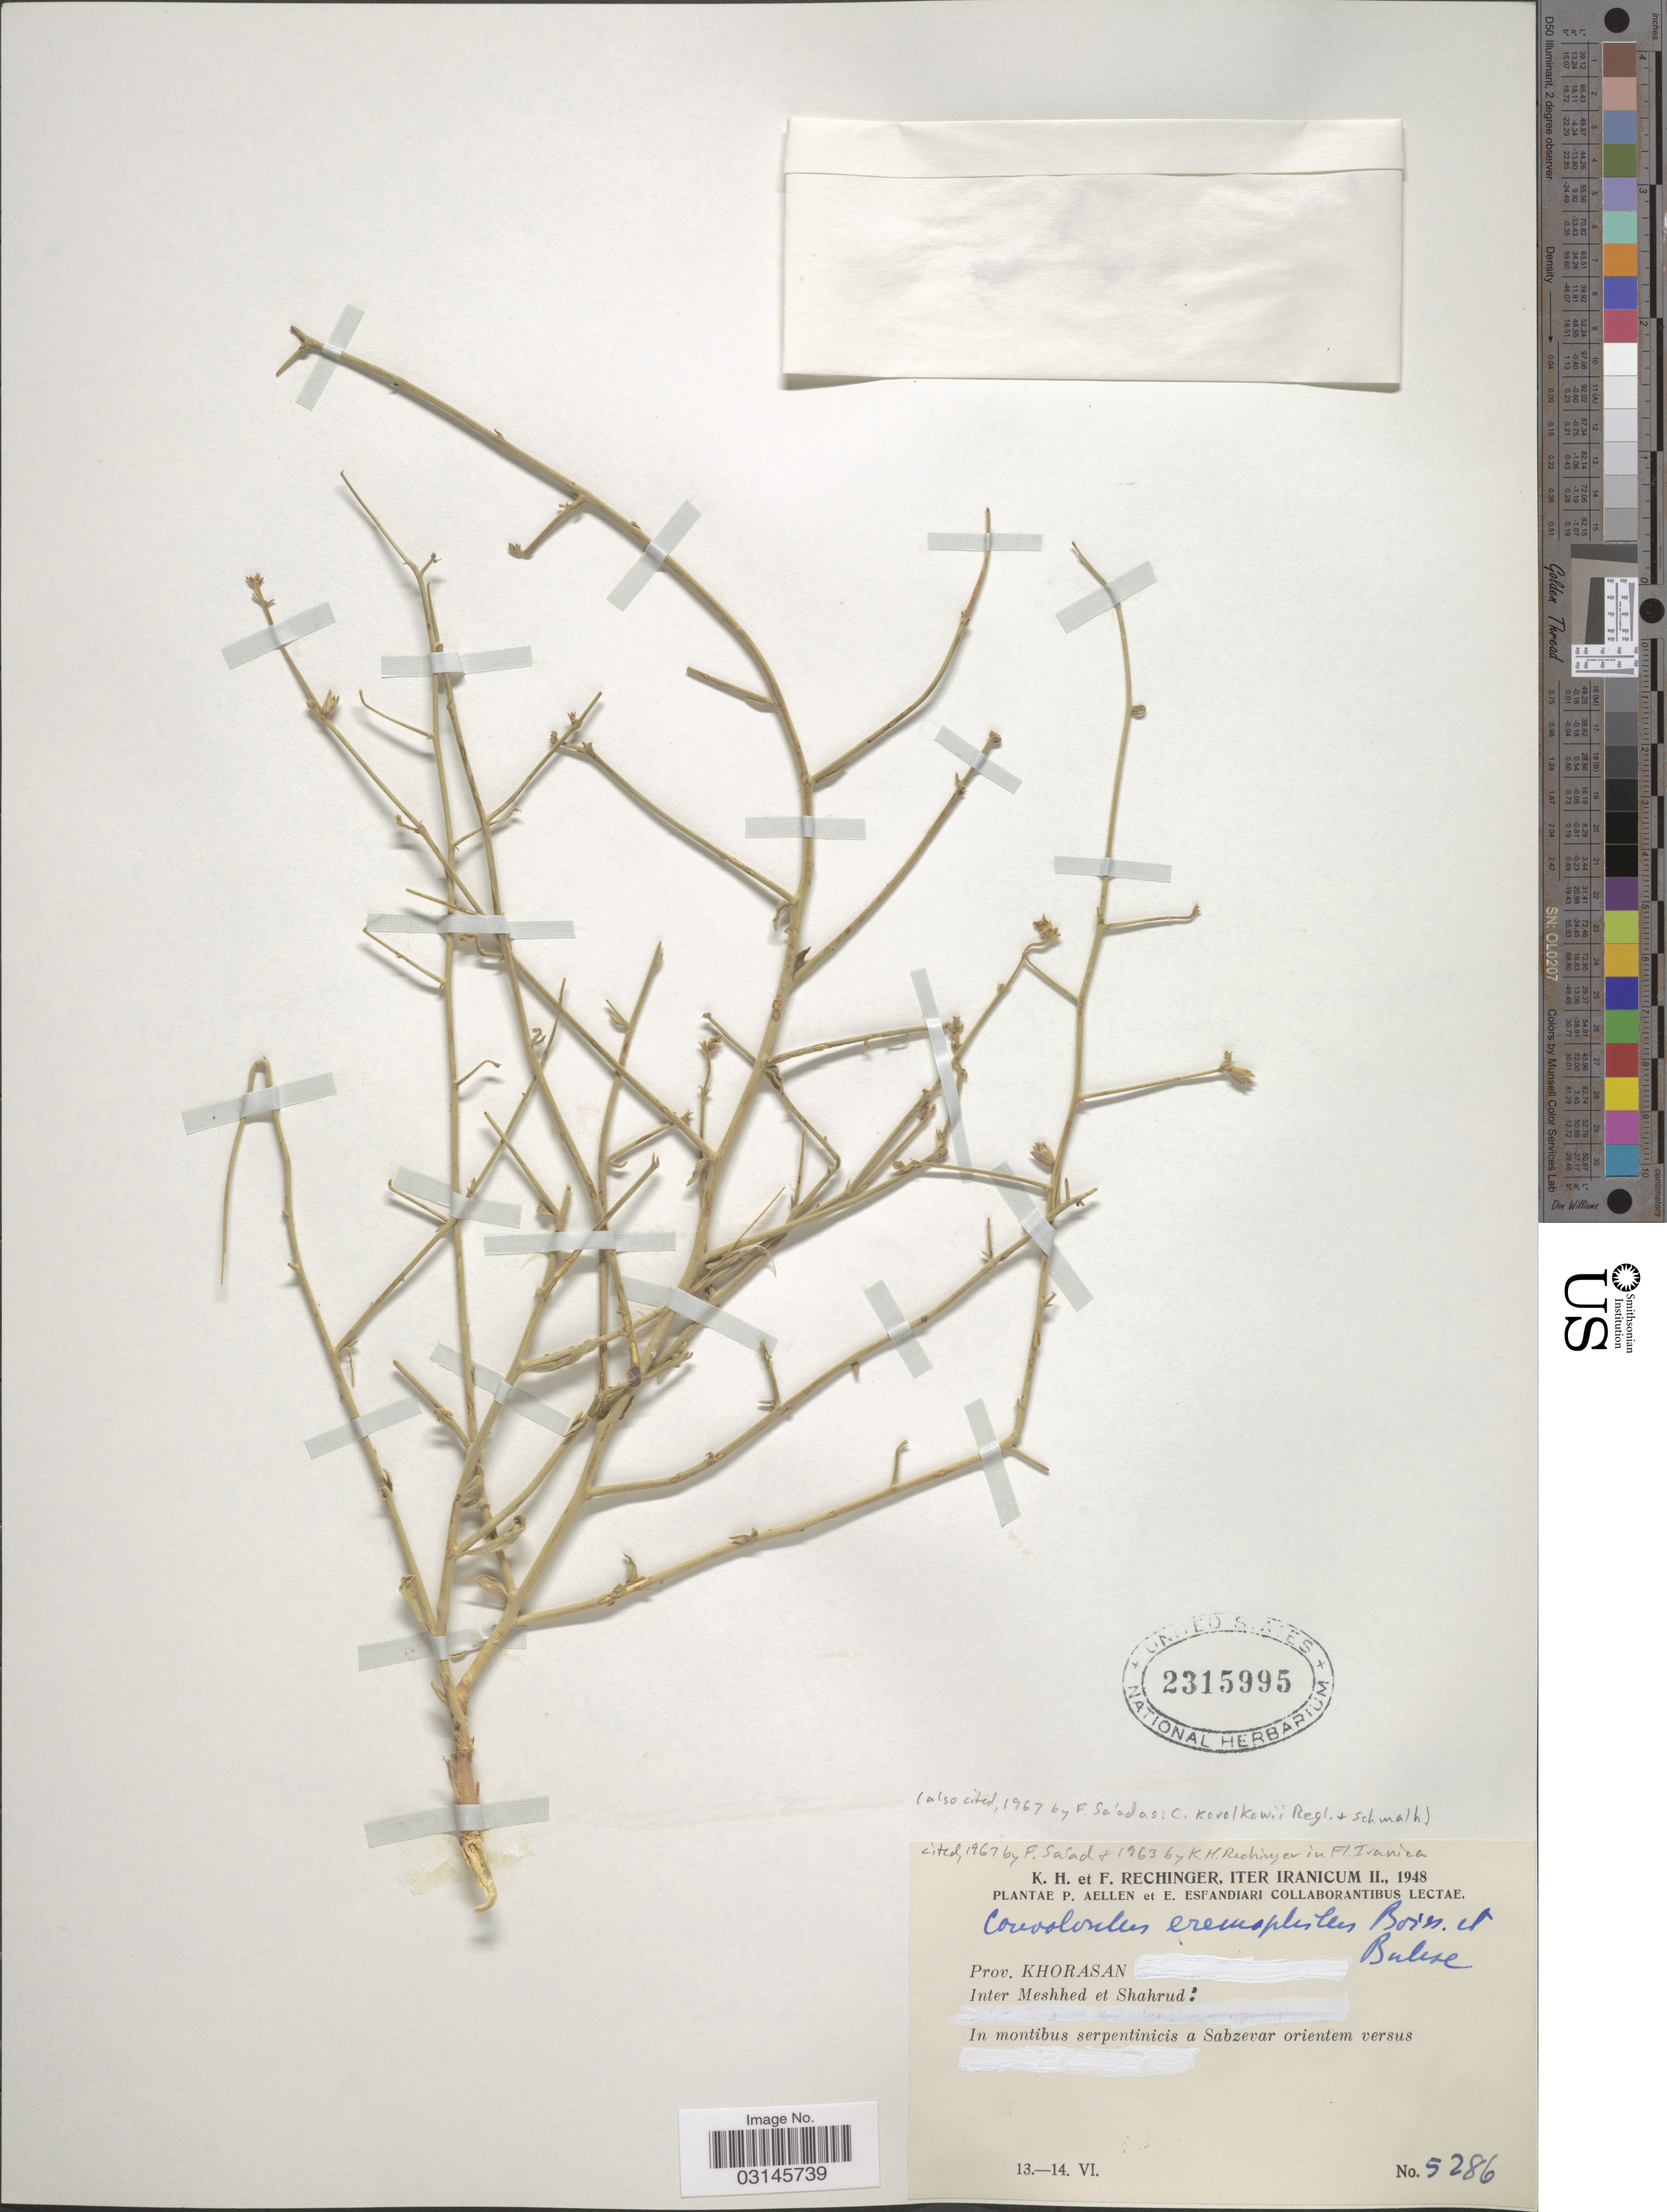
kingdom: Plantae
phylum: Tracheophyta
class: Magnoliopsida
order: Solanales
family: Convolvulaceae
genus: Convolvulus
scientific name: Convolvulus eremophilus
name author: Boiss. & Buhse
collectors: K. H. Rechinger, F. Rechinger, P. Aellen & E. Esfandiari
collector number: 5286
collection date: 1948-06-13/1948-06-14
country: Iran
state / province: Khorasan [obsolete]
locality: Prov. Khorasan. Inter Meshhed et Shahrud: In montibus serpentinicis a Sabzevar orientem versus.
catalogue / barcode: US 2315995